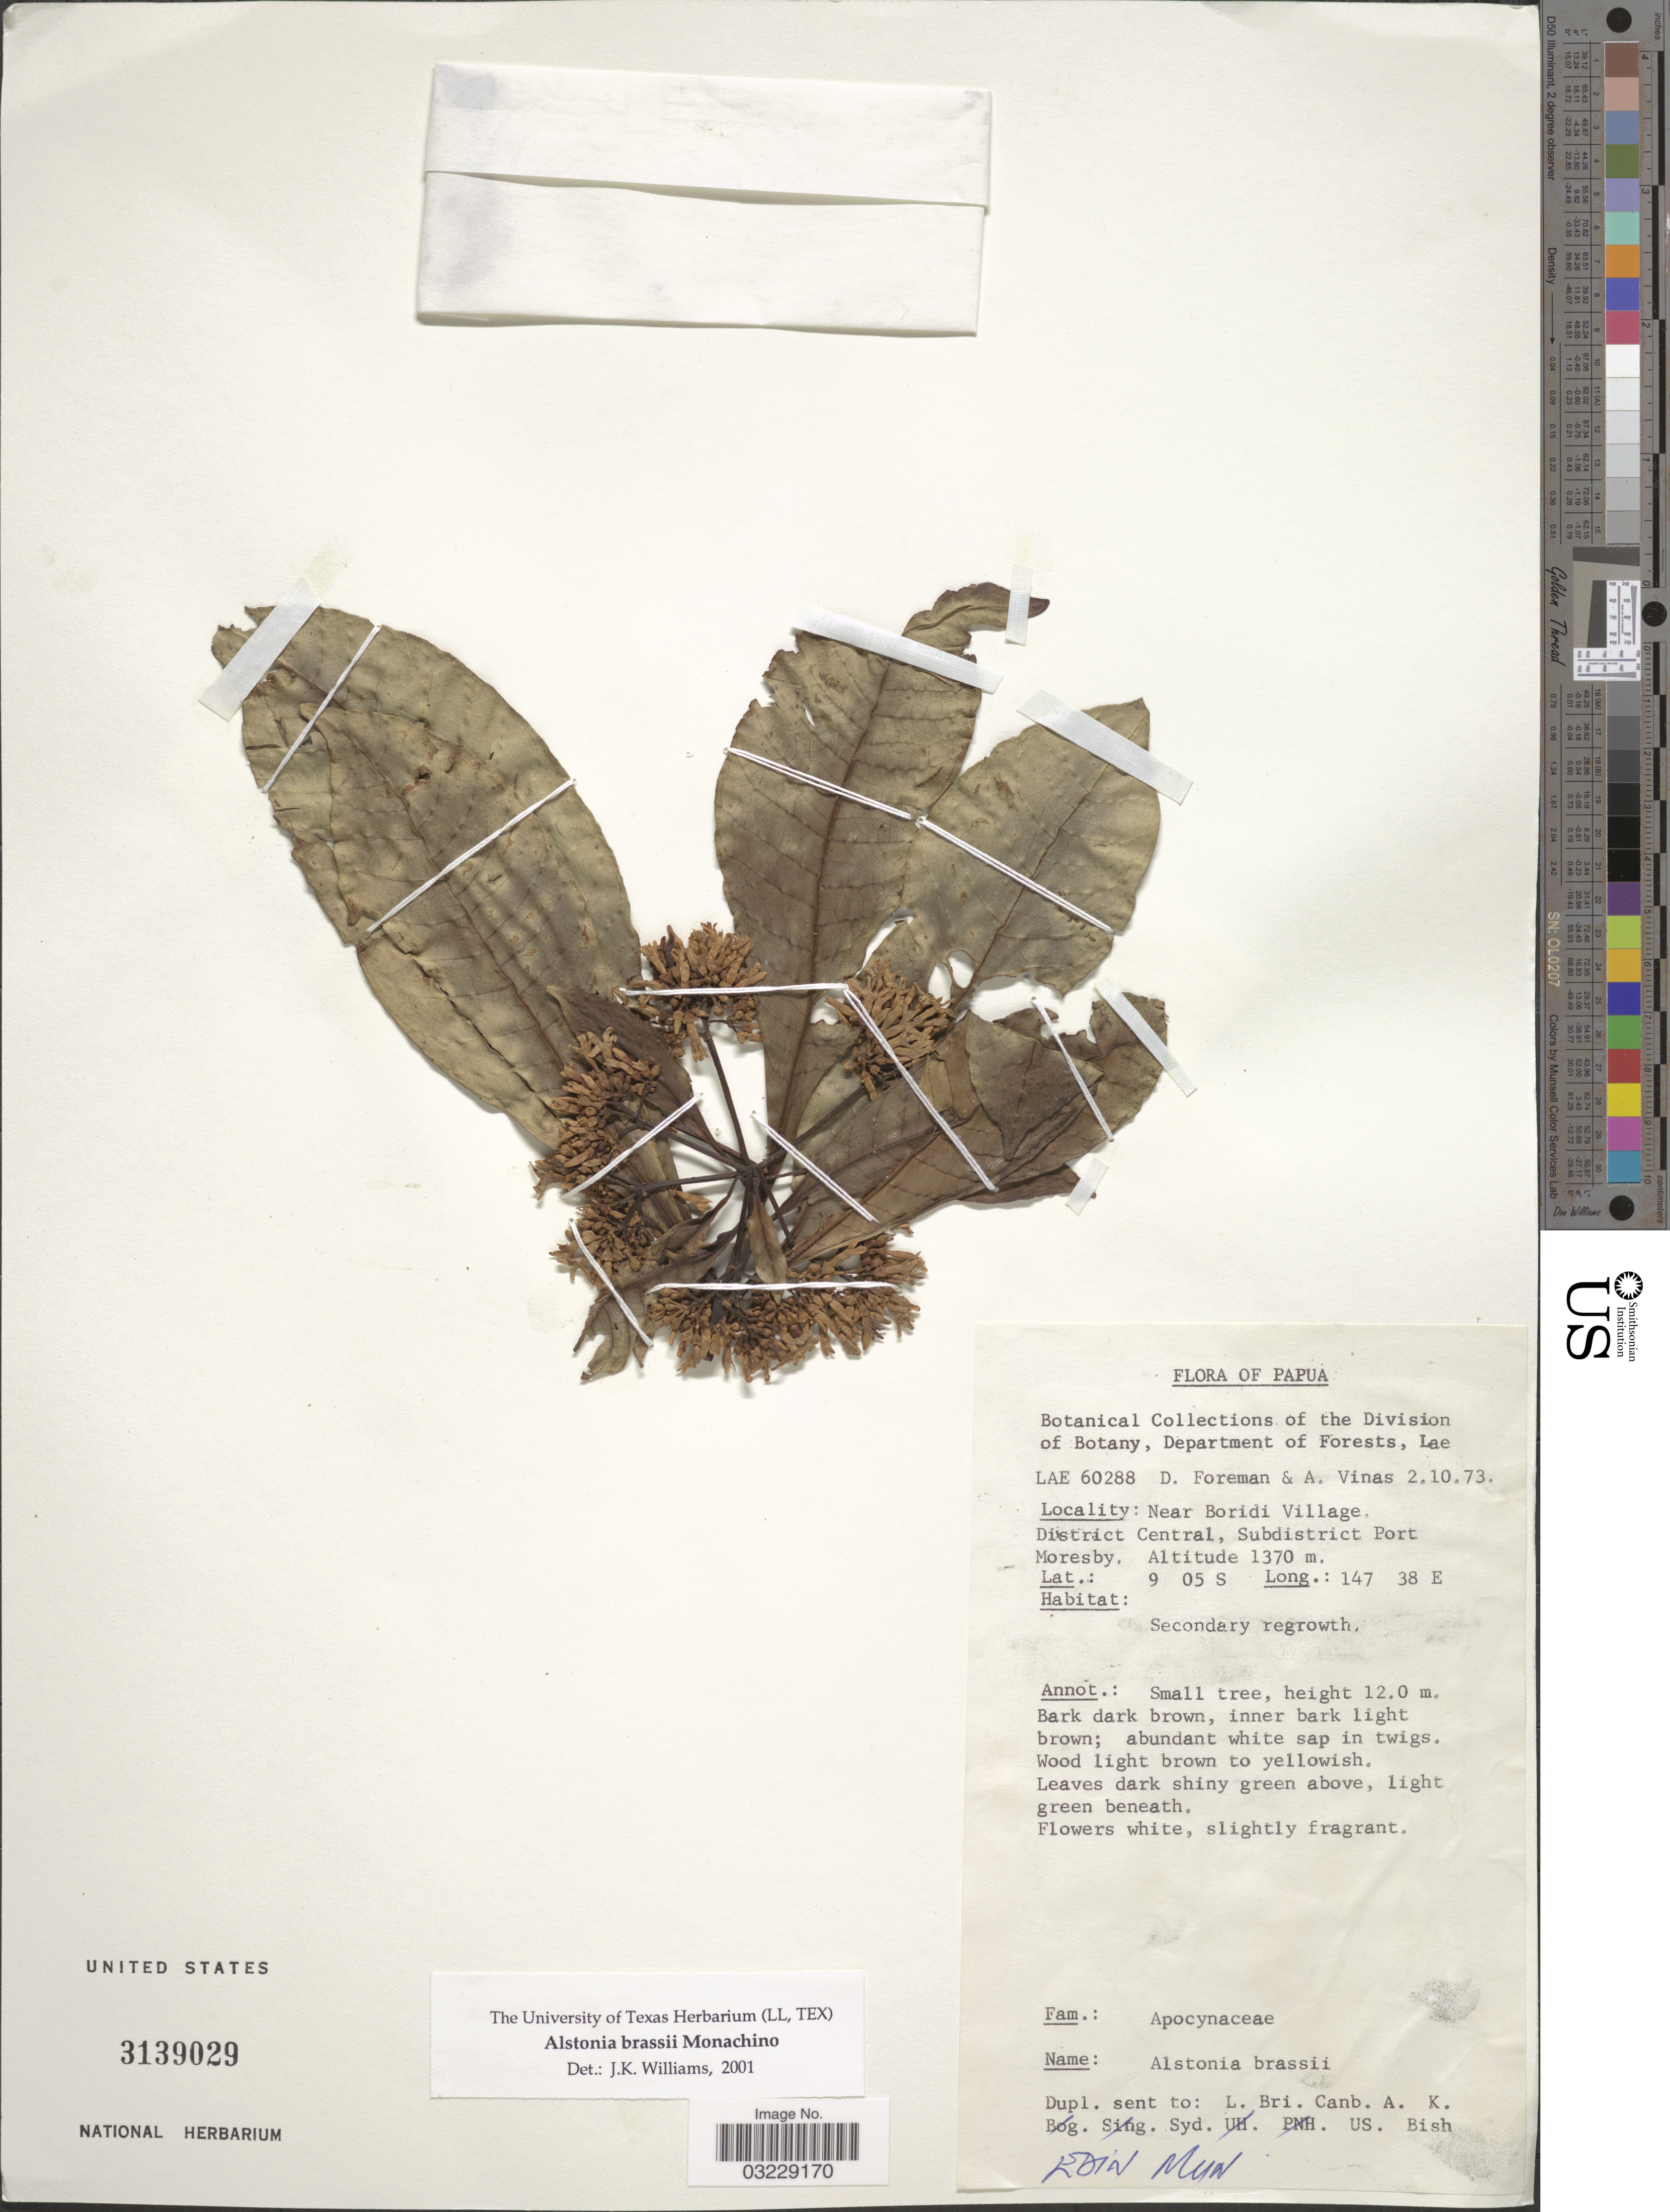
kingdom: Plantae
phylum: Tracheophyta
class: Magnoliopsida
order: Gentianales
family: Apocynaceae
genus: Alstonia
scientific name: Alstonia brassii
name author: Monach.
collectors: D. Foreman & A. Vinas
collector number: LAE 60288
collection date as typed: Transcribed d/m/y: 2/10/73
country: Papua New Guinea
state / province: Central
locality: Papua. Near Boridi Village. District Central, Subdistrict Port Moresby.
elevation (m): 1370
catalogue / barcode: US 3139029